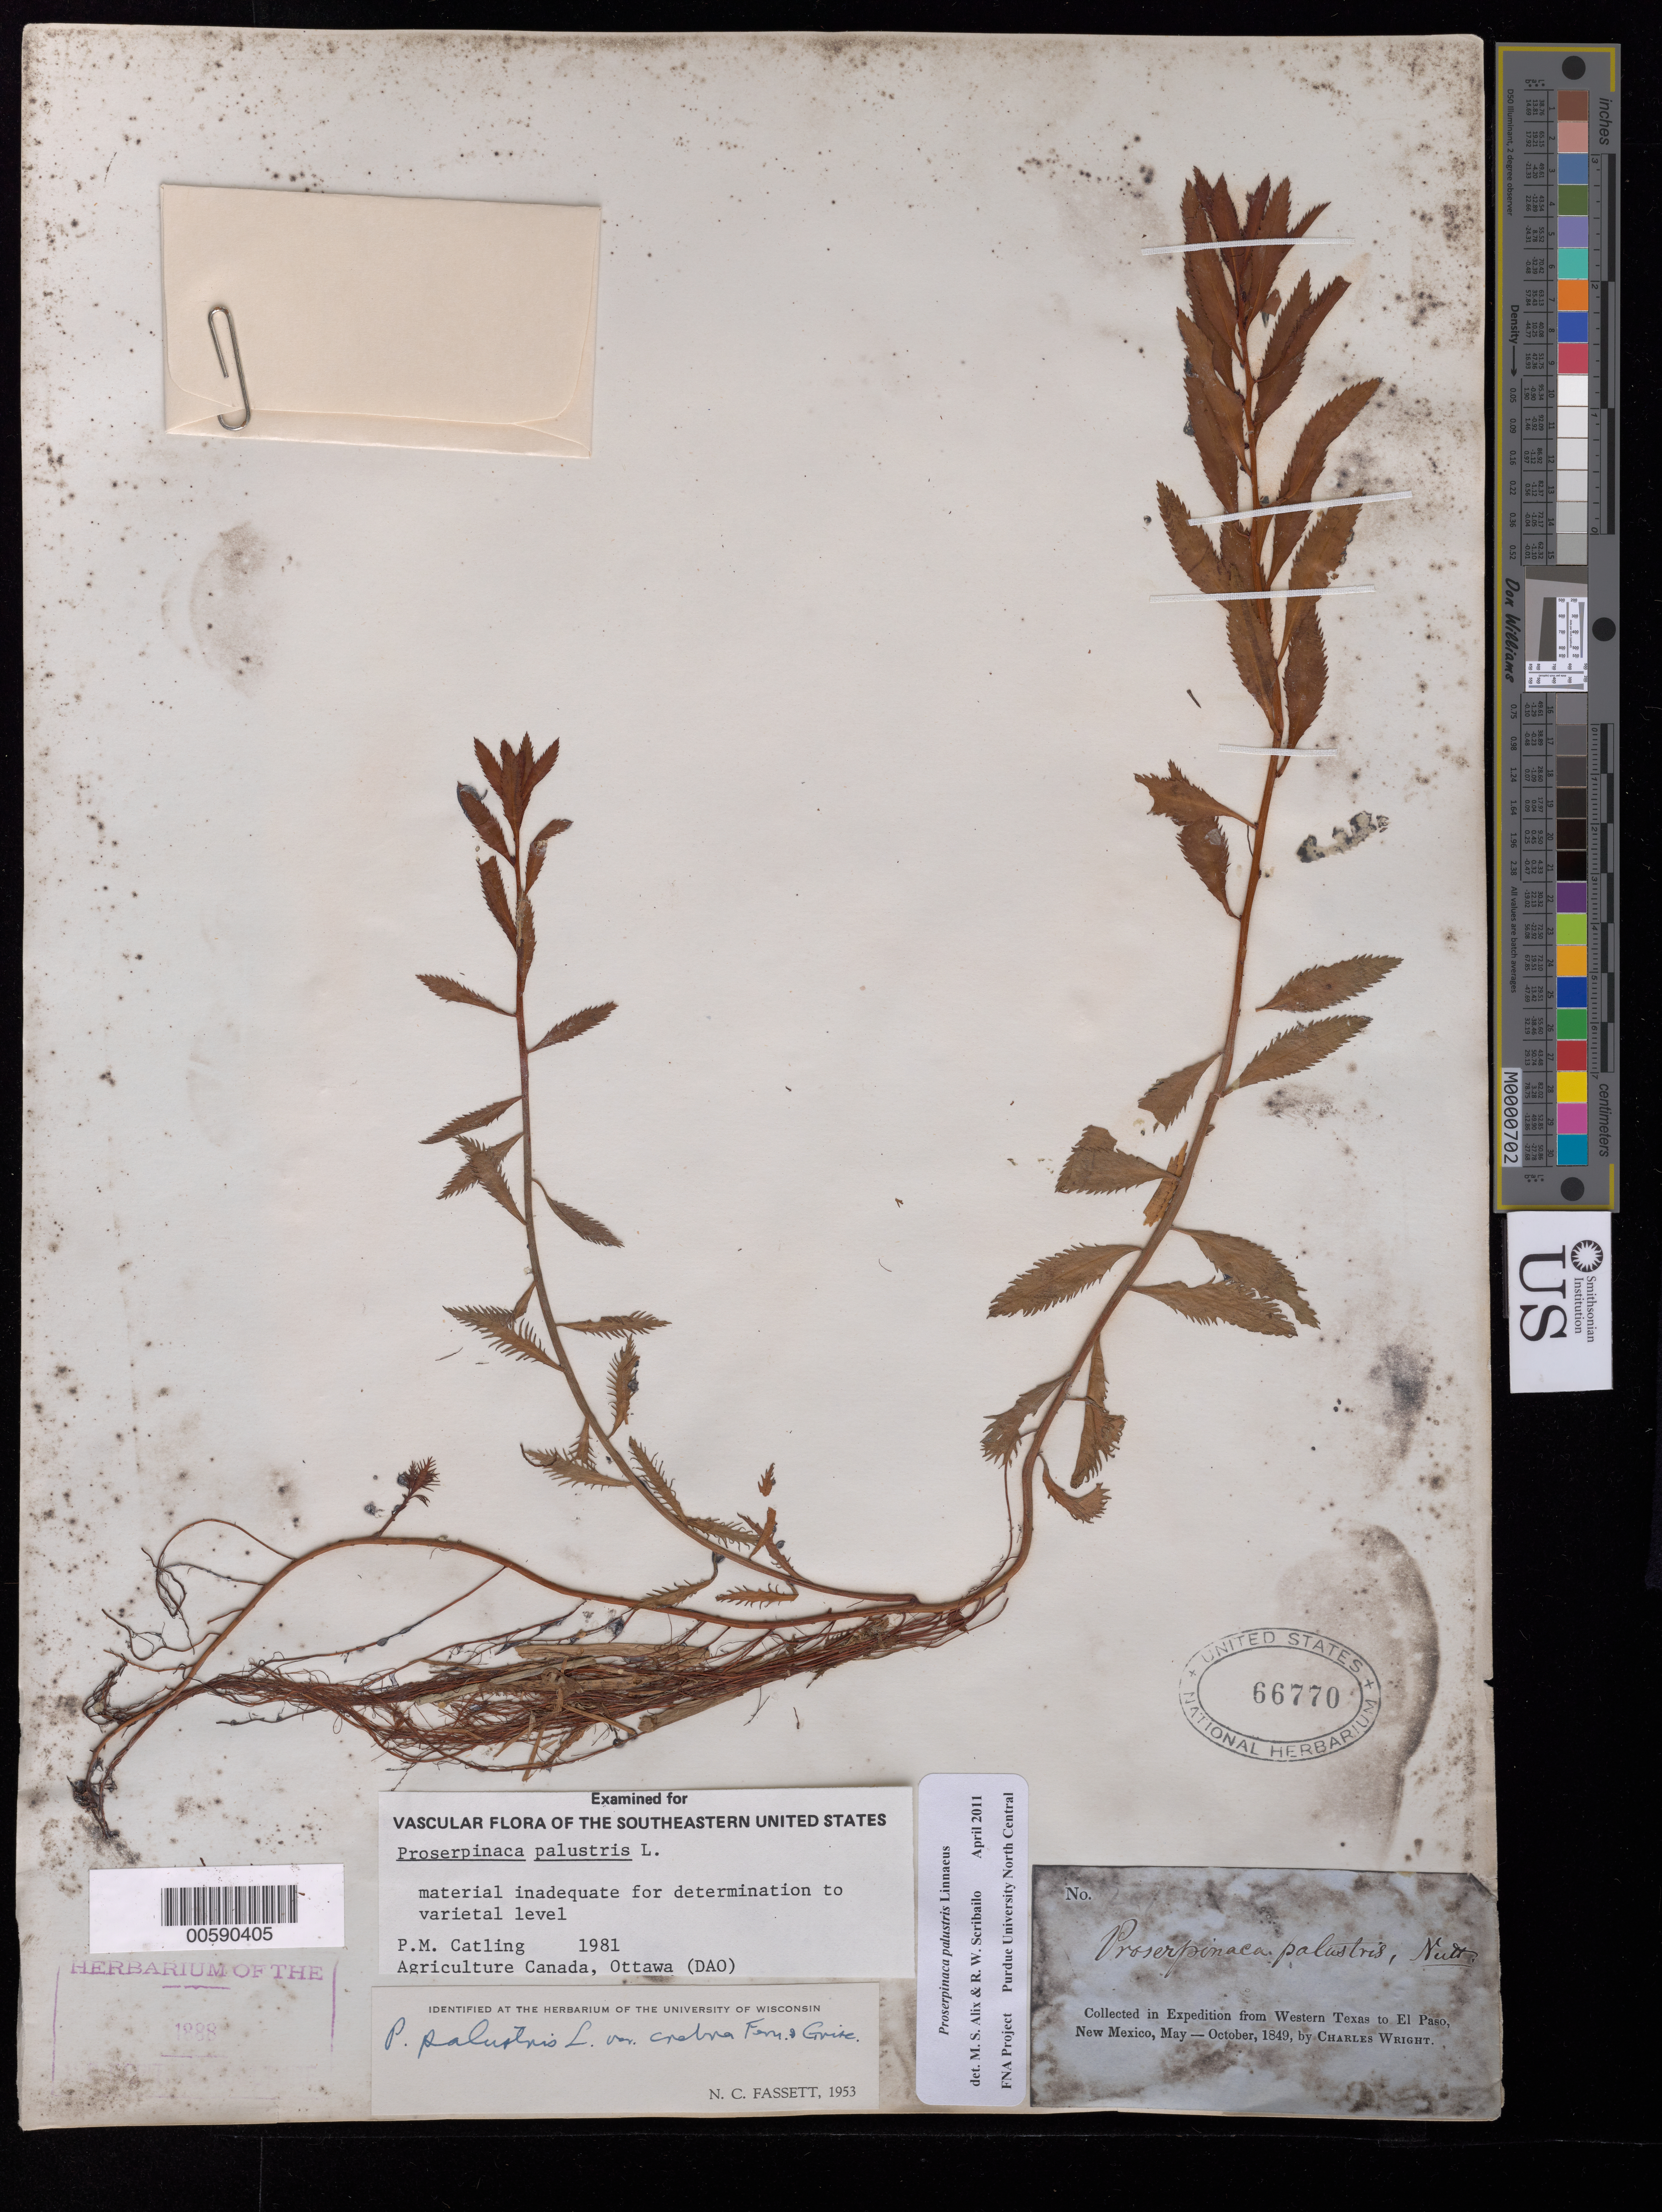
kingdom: Plantae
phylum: Tracheophyta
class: Magnoliopsida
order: Saxifragales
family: Haloragaceae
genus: Proserpinaca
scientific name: Proserpinaca palustris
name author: L.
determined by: Scribailo, R. W.; Alix, M. S.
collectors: C. Wright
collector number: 209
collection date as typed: May 1849 to -- Oct 1849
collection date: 1849-05/1849-10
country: United States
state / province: Texas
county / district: El Paso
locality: El Paso to New Mexico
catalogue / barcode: US 66770